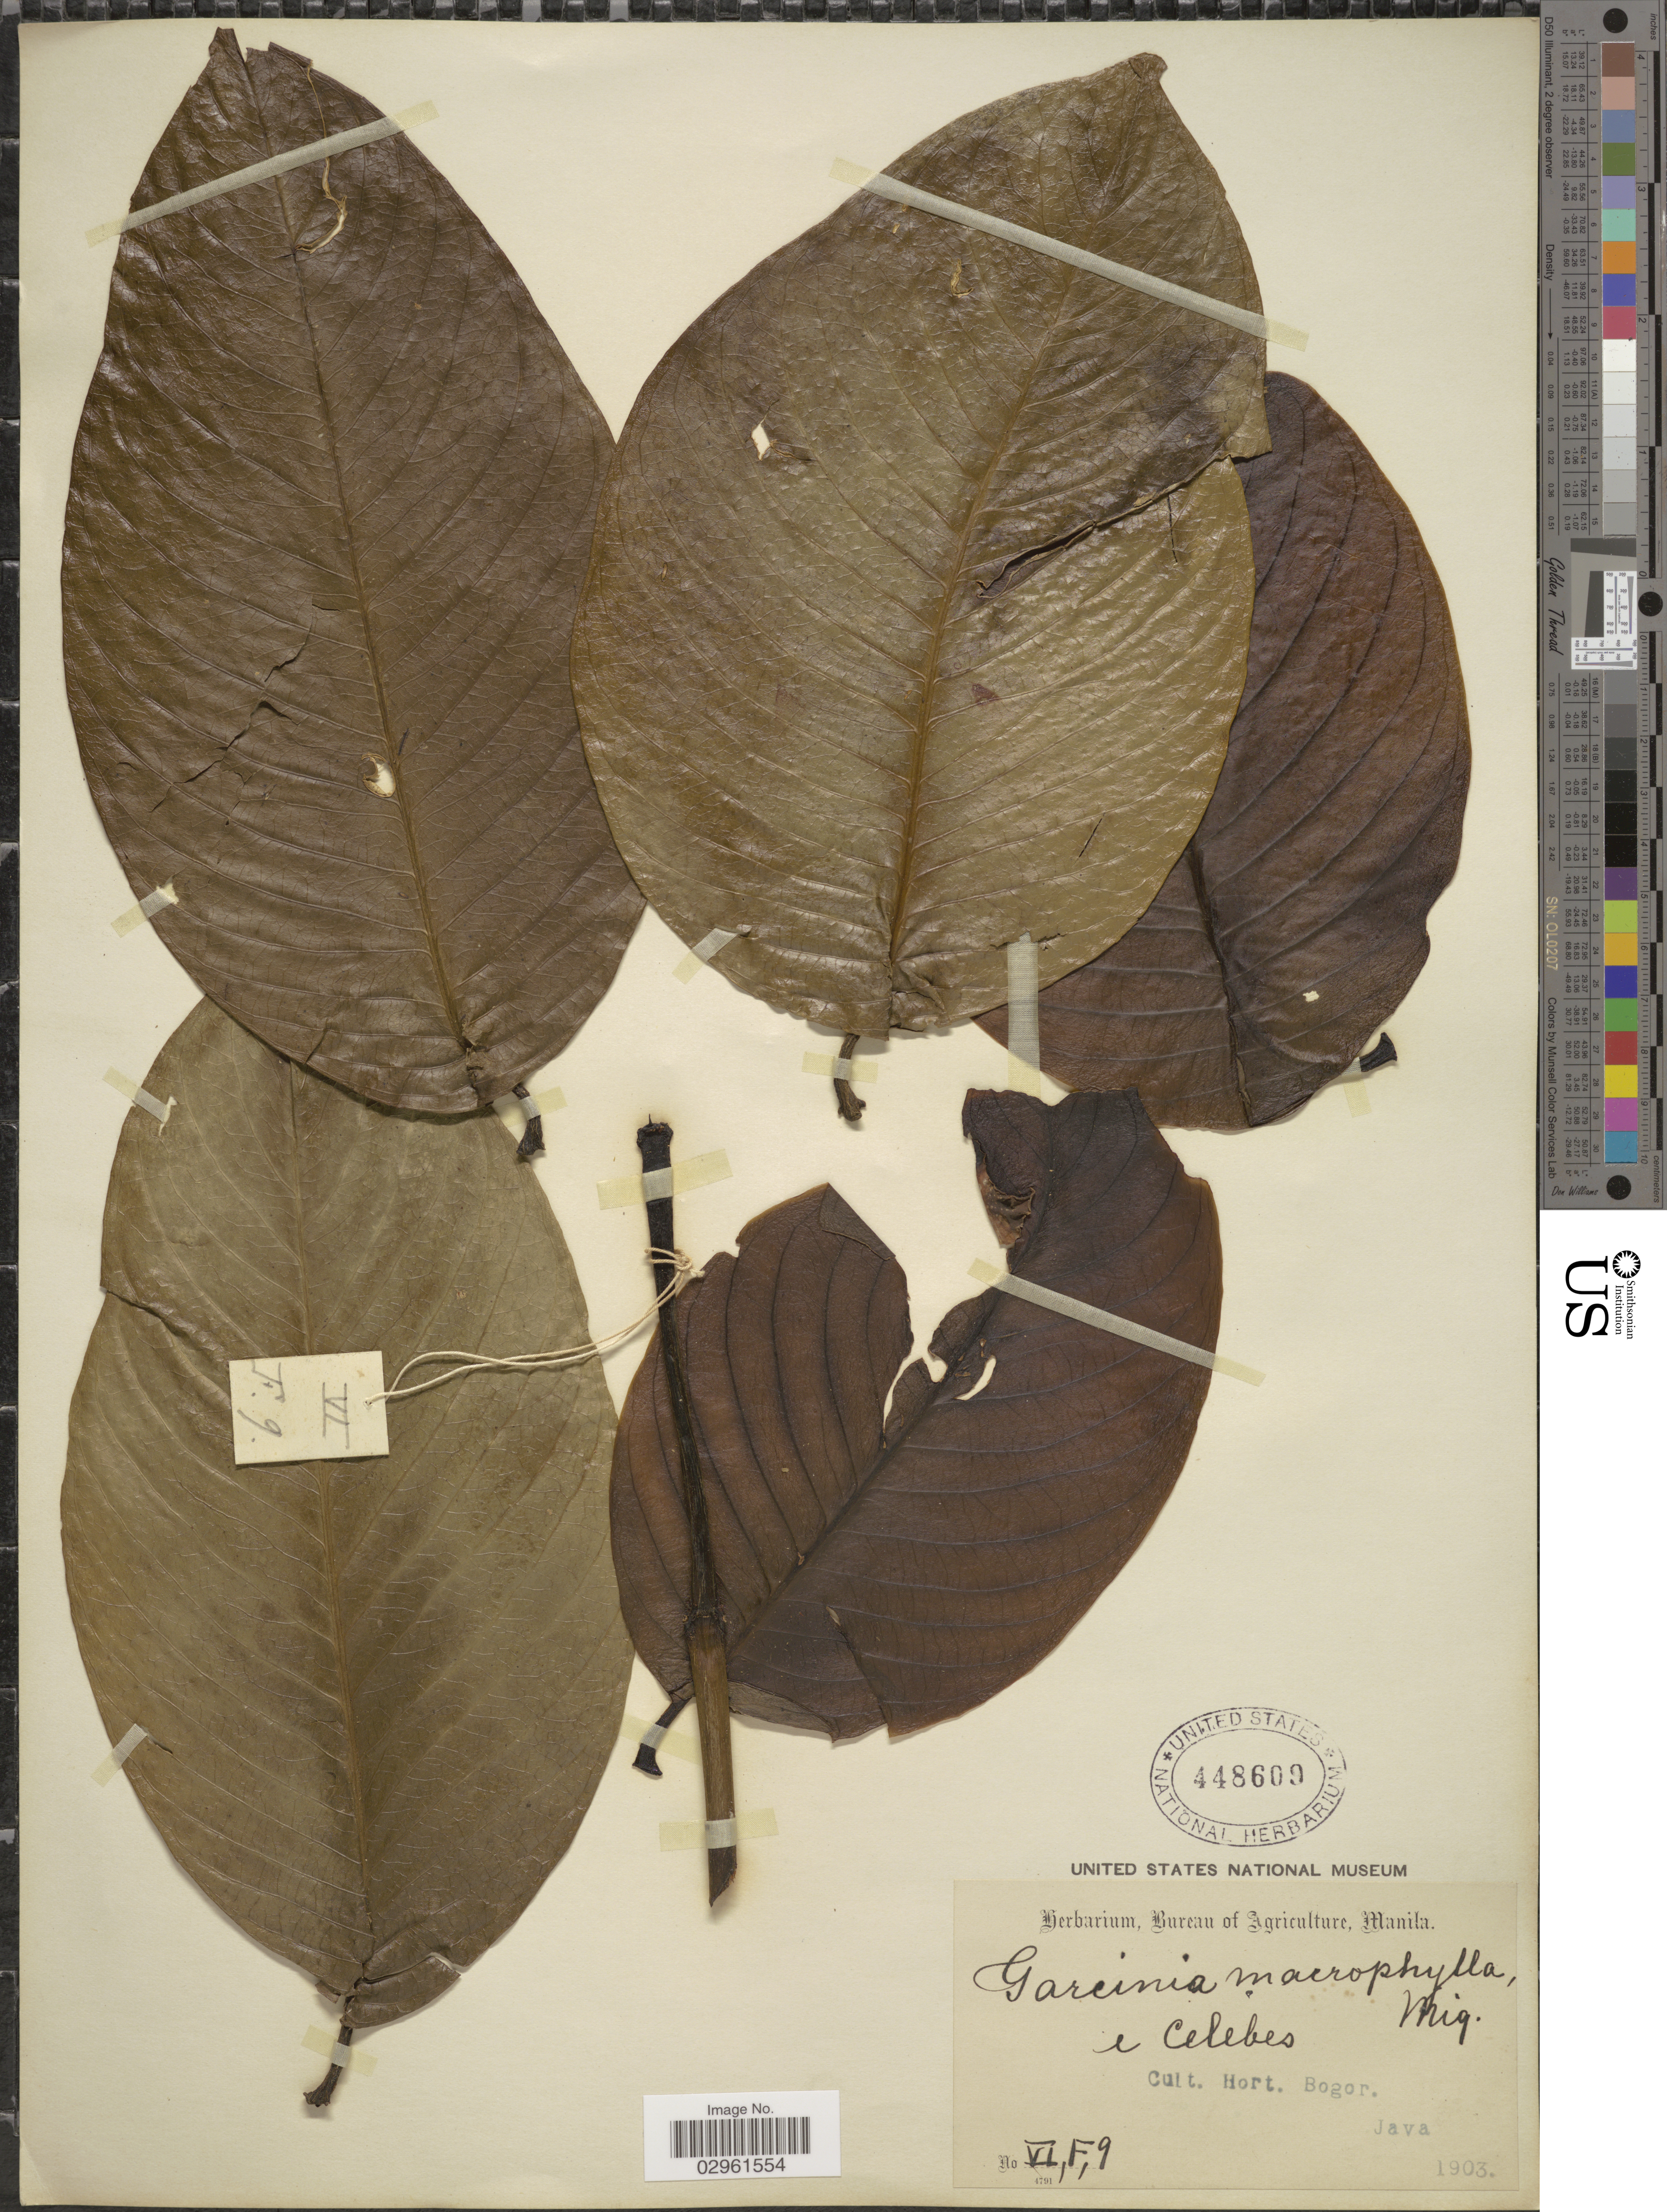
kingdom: Plantae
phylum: Tracheophyta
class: Magnoliopsida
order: Malpighiales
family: Clusiaceae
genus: Garcinia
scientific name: Garcinia macrophylla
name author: Mart.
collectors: Ex herb. Bureau of Agriculture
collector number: VI,F,9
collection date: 1903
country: Indonesia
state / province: Java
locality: E Celebes, Cult. Hort. Bogor.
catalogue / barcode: US 448609